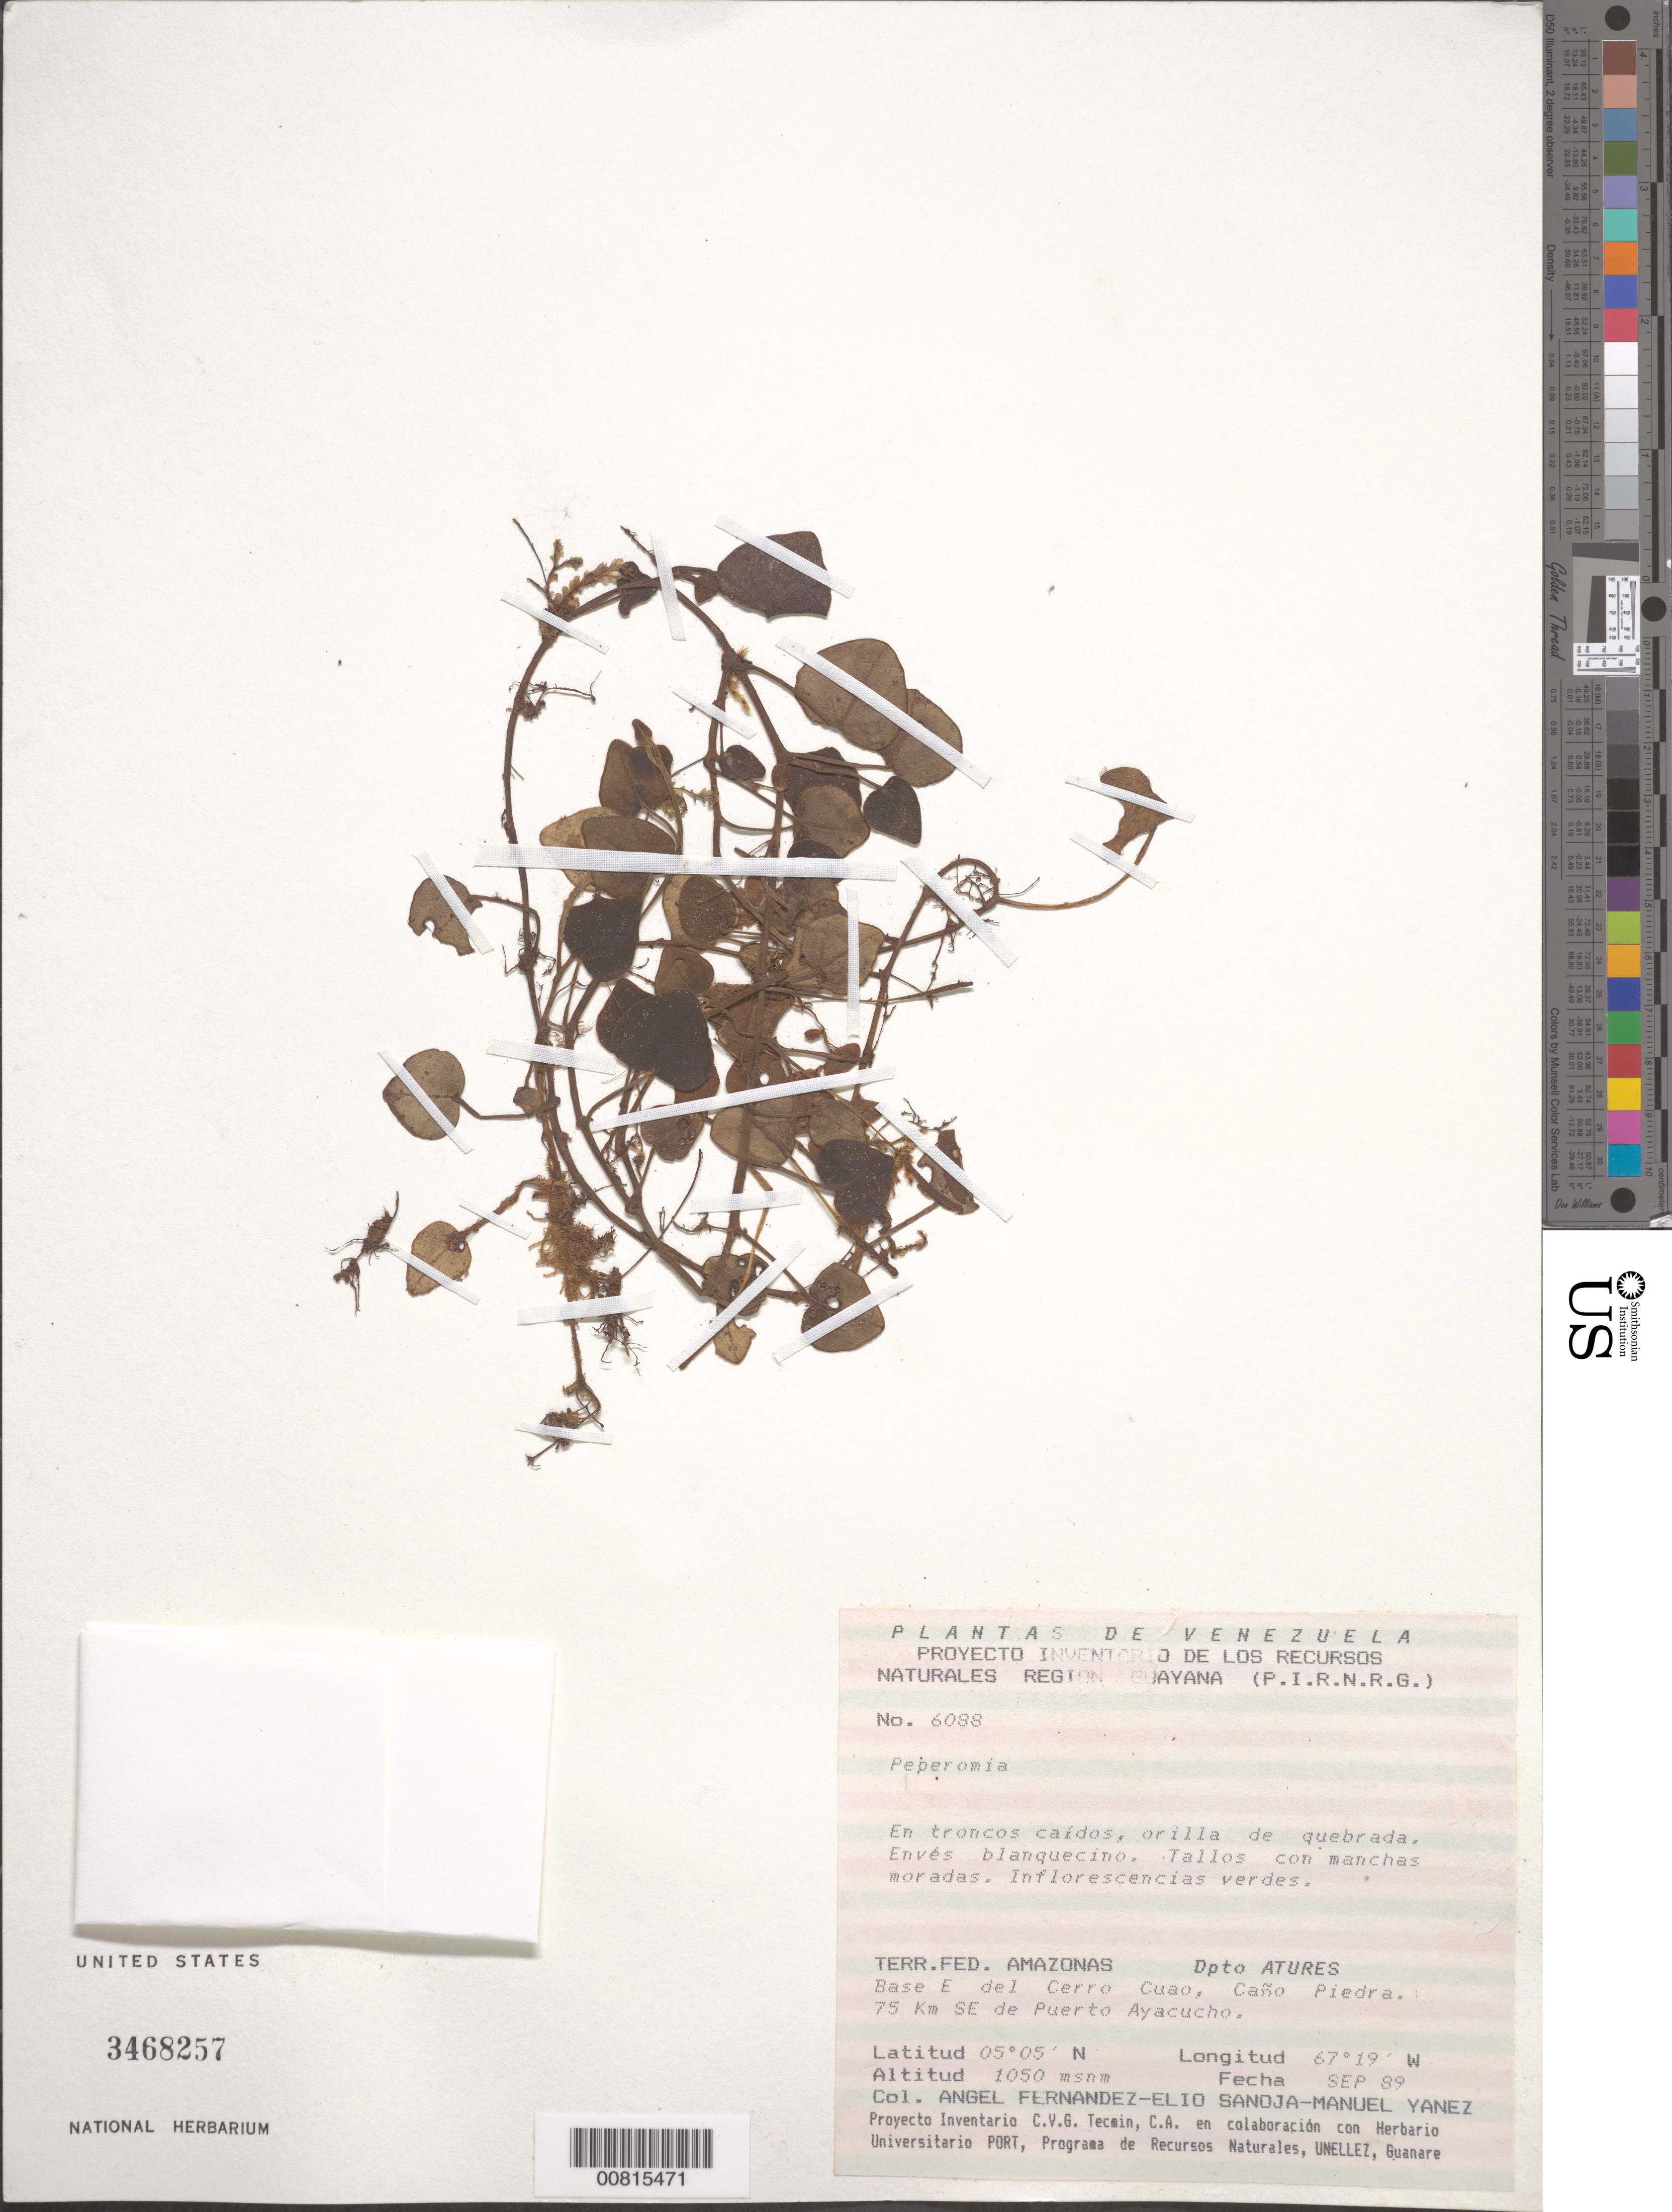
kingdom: Plantae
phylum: Tracheophyta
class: Magnoliopsida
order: Piperales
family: Piperaceae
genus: Peperomia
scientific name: Peperomia serpens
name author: (Sw.) Loudon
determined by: Jiménez, José Estaban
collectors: A. Fernández, E. Sanoja & M. Yanez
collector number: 6088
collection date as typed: Sep-89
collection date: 1989-09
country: Venezuela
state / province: Amazonas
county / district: Atures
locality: Caño Piedra, base E del Cerro Cuao, 75 m SE de Puerto Ayacucho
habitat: Troncos caidos, orilla de quebrada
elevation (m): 1050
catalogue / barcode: US 3468257